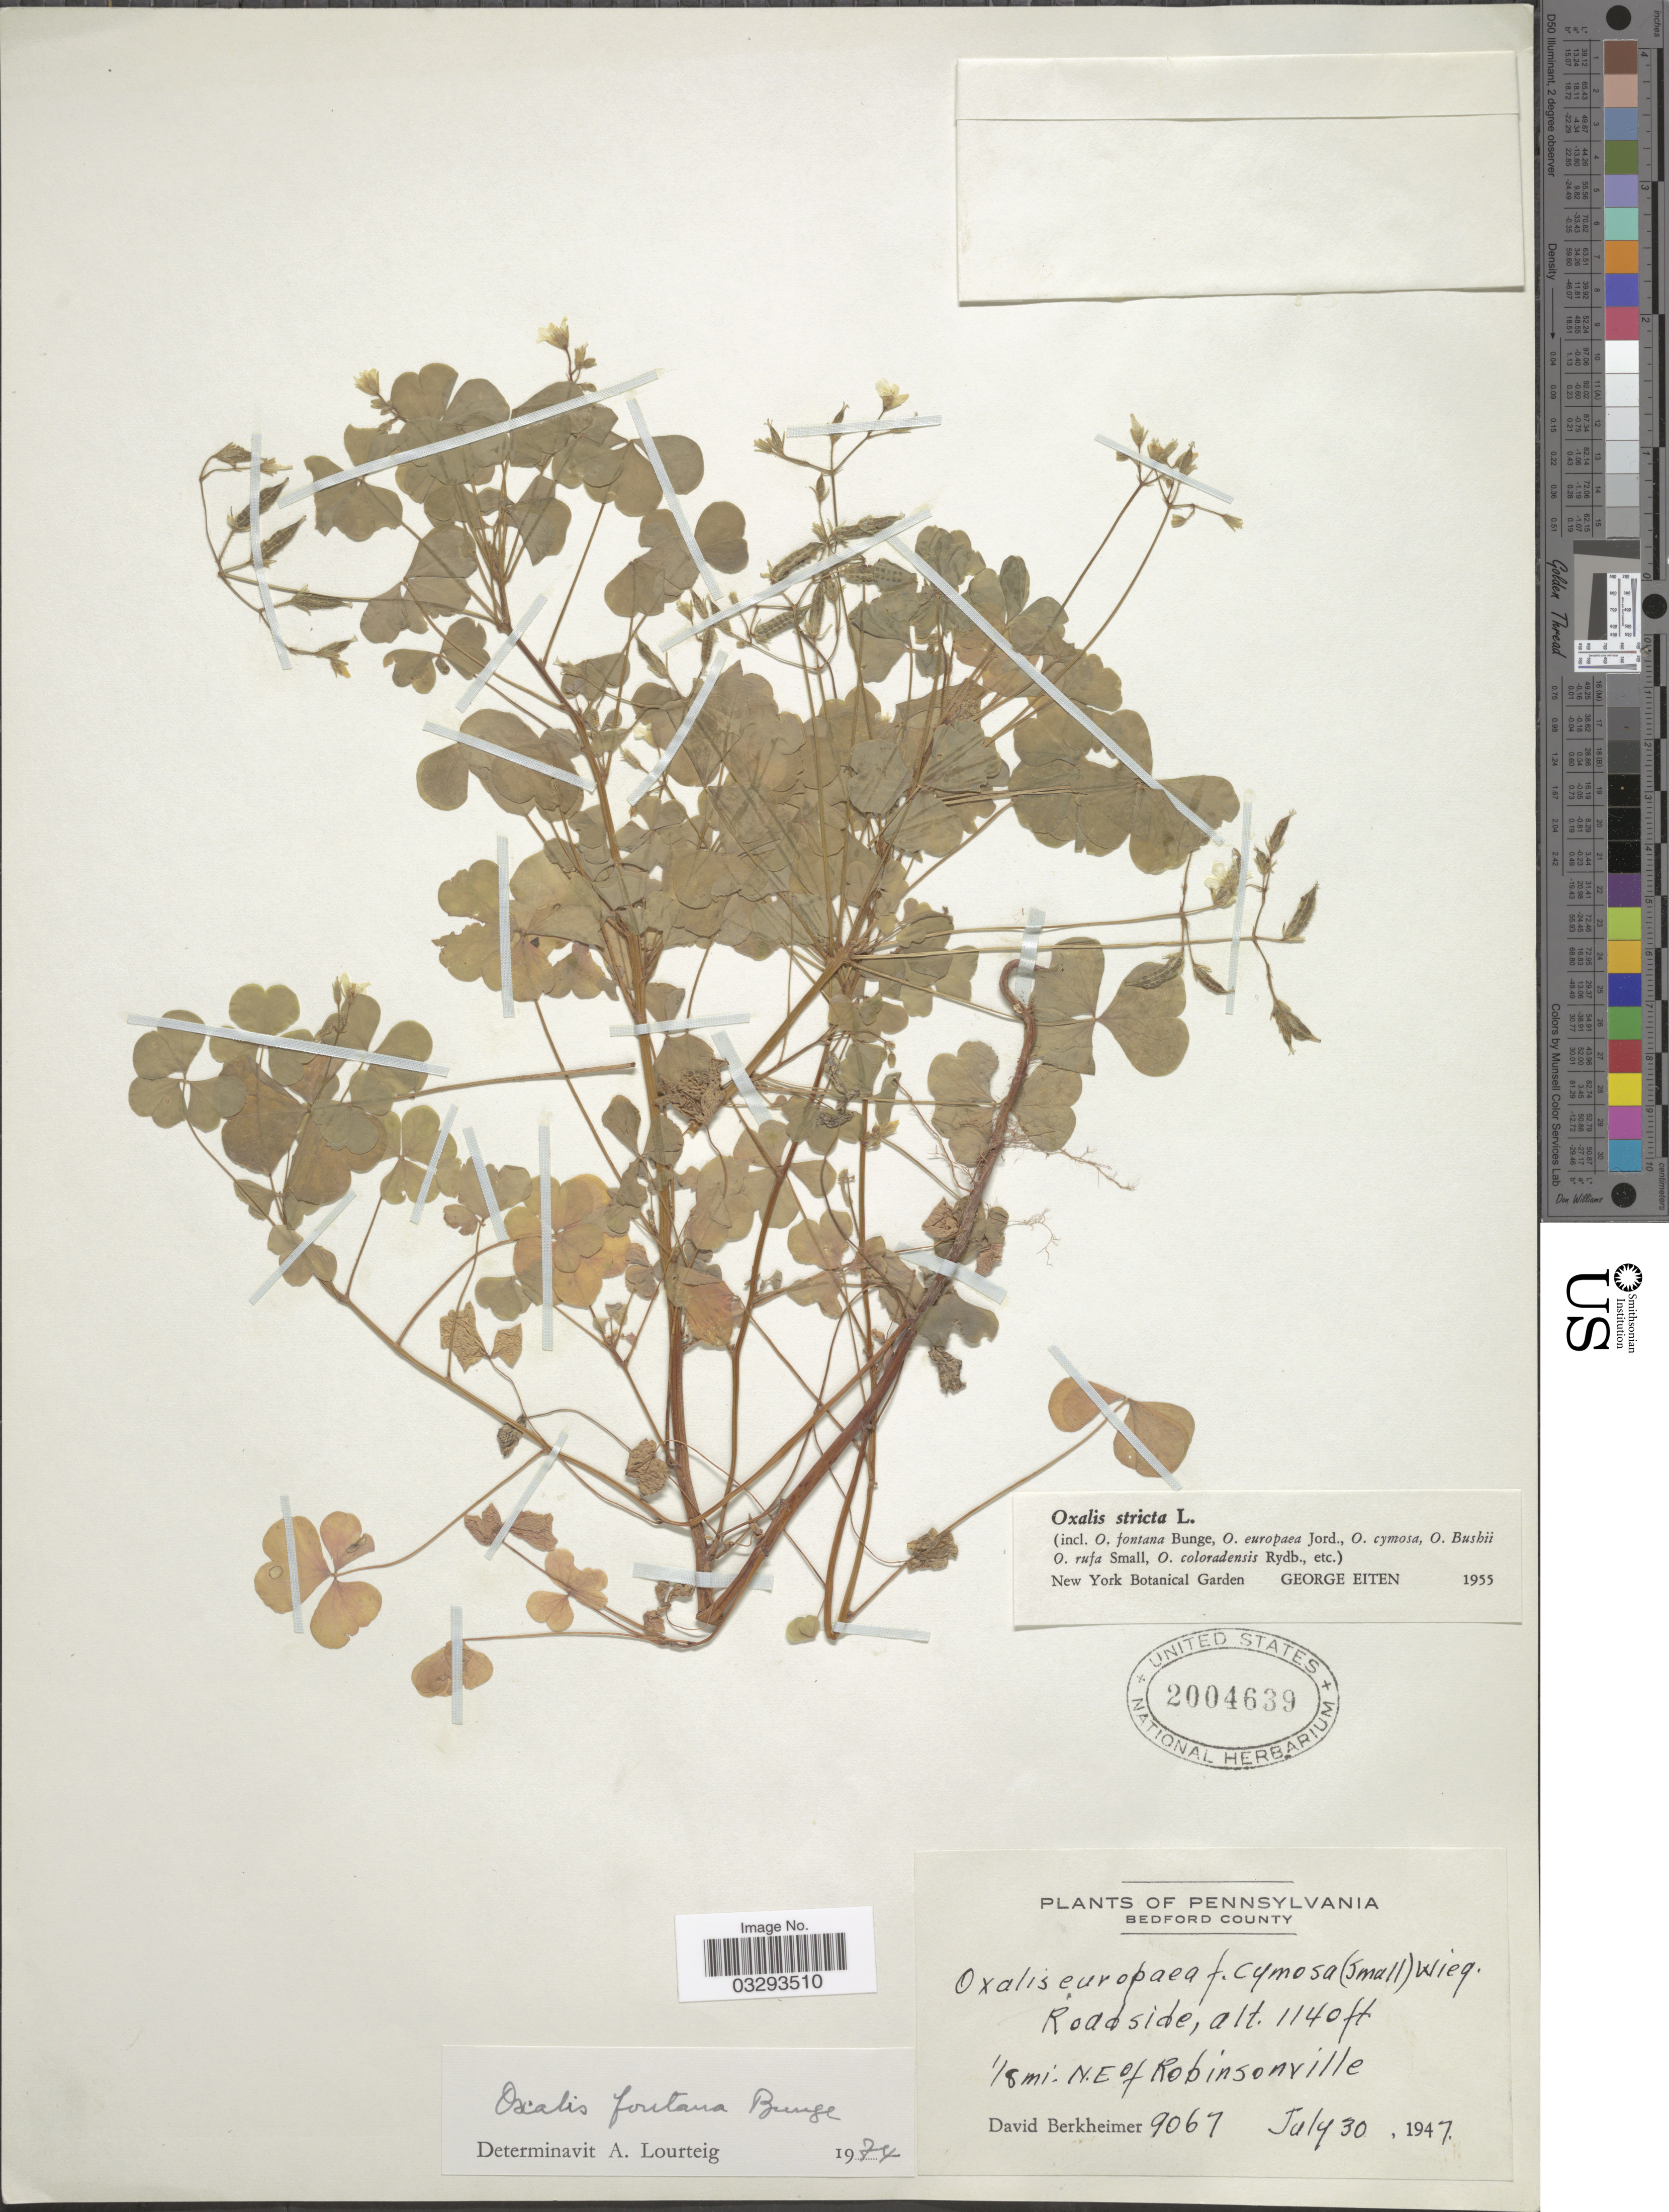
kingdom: Plantae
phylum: Tracheophyta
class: Magnoliopsida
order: Oxalidales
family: Oxalidaceae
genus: Oxalis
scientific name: Oxalis fontana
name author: Bunge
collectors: D. Berkheimer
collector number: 9067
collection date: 1947-07-30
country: United States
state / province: Pennsylvania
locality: Bedford County. 1/8 mi. N.E. of Robinsonville.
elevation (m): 347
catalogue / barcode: US 2004639